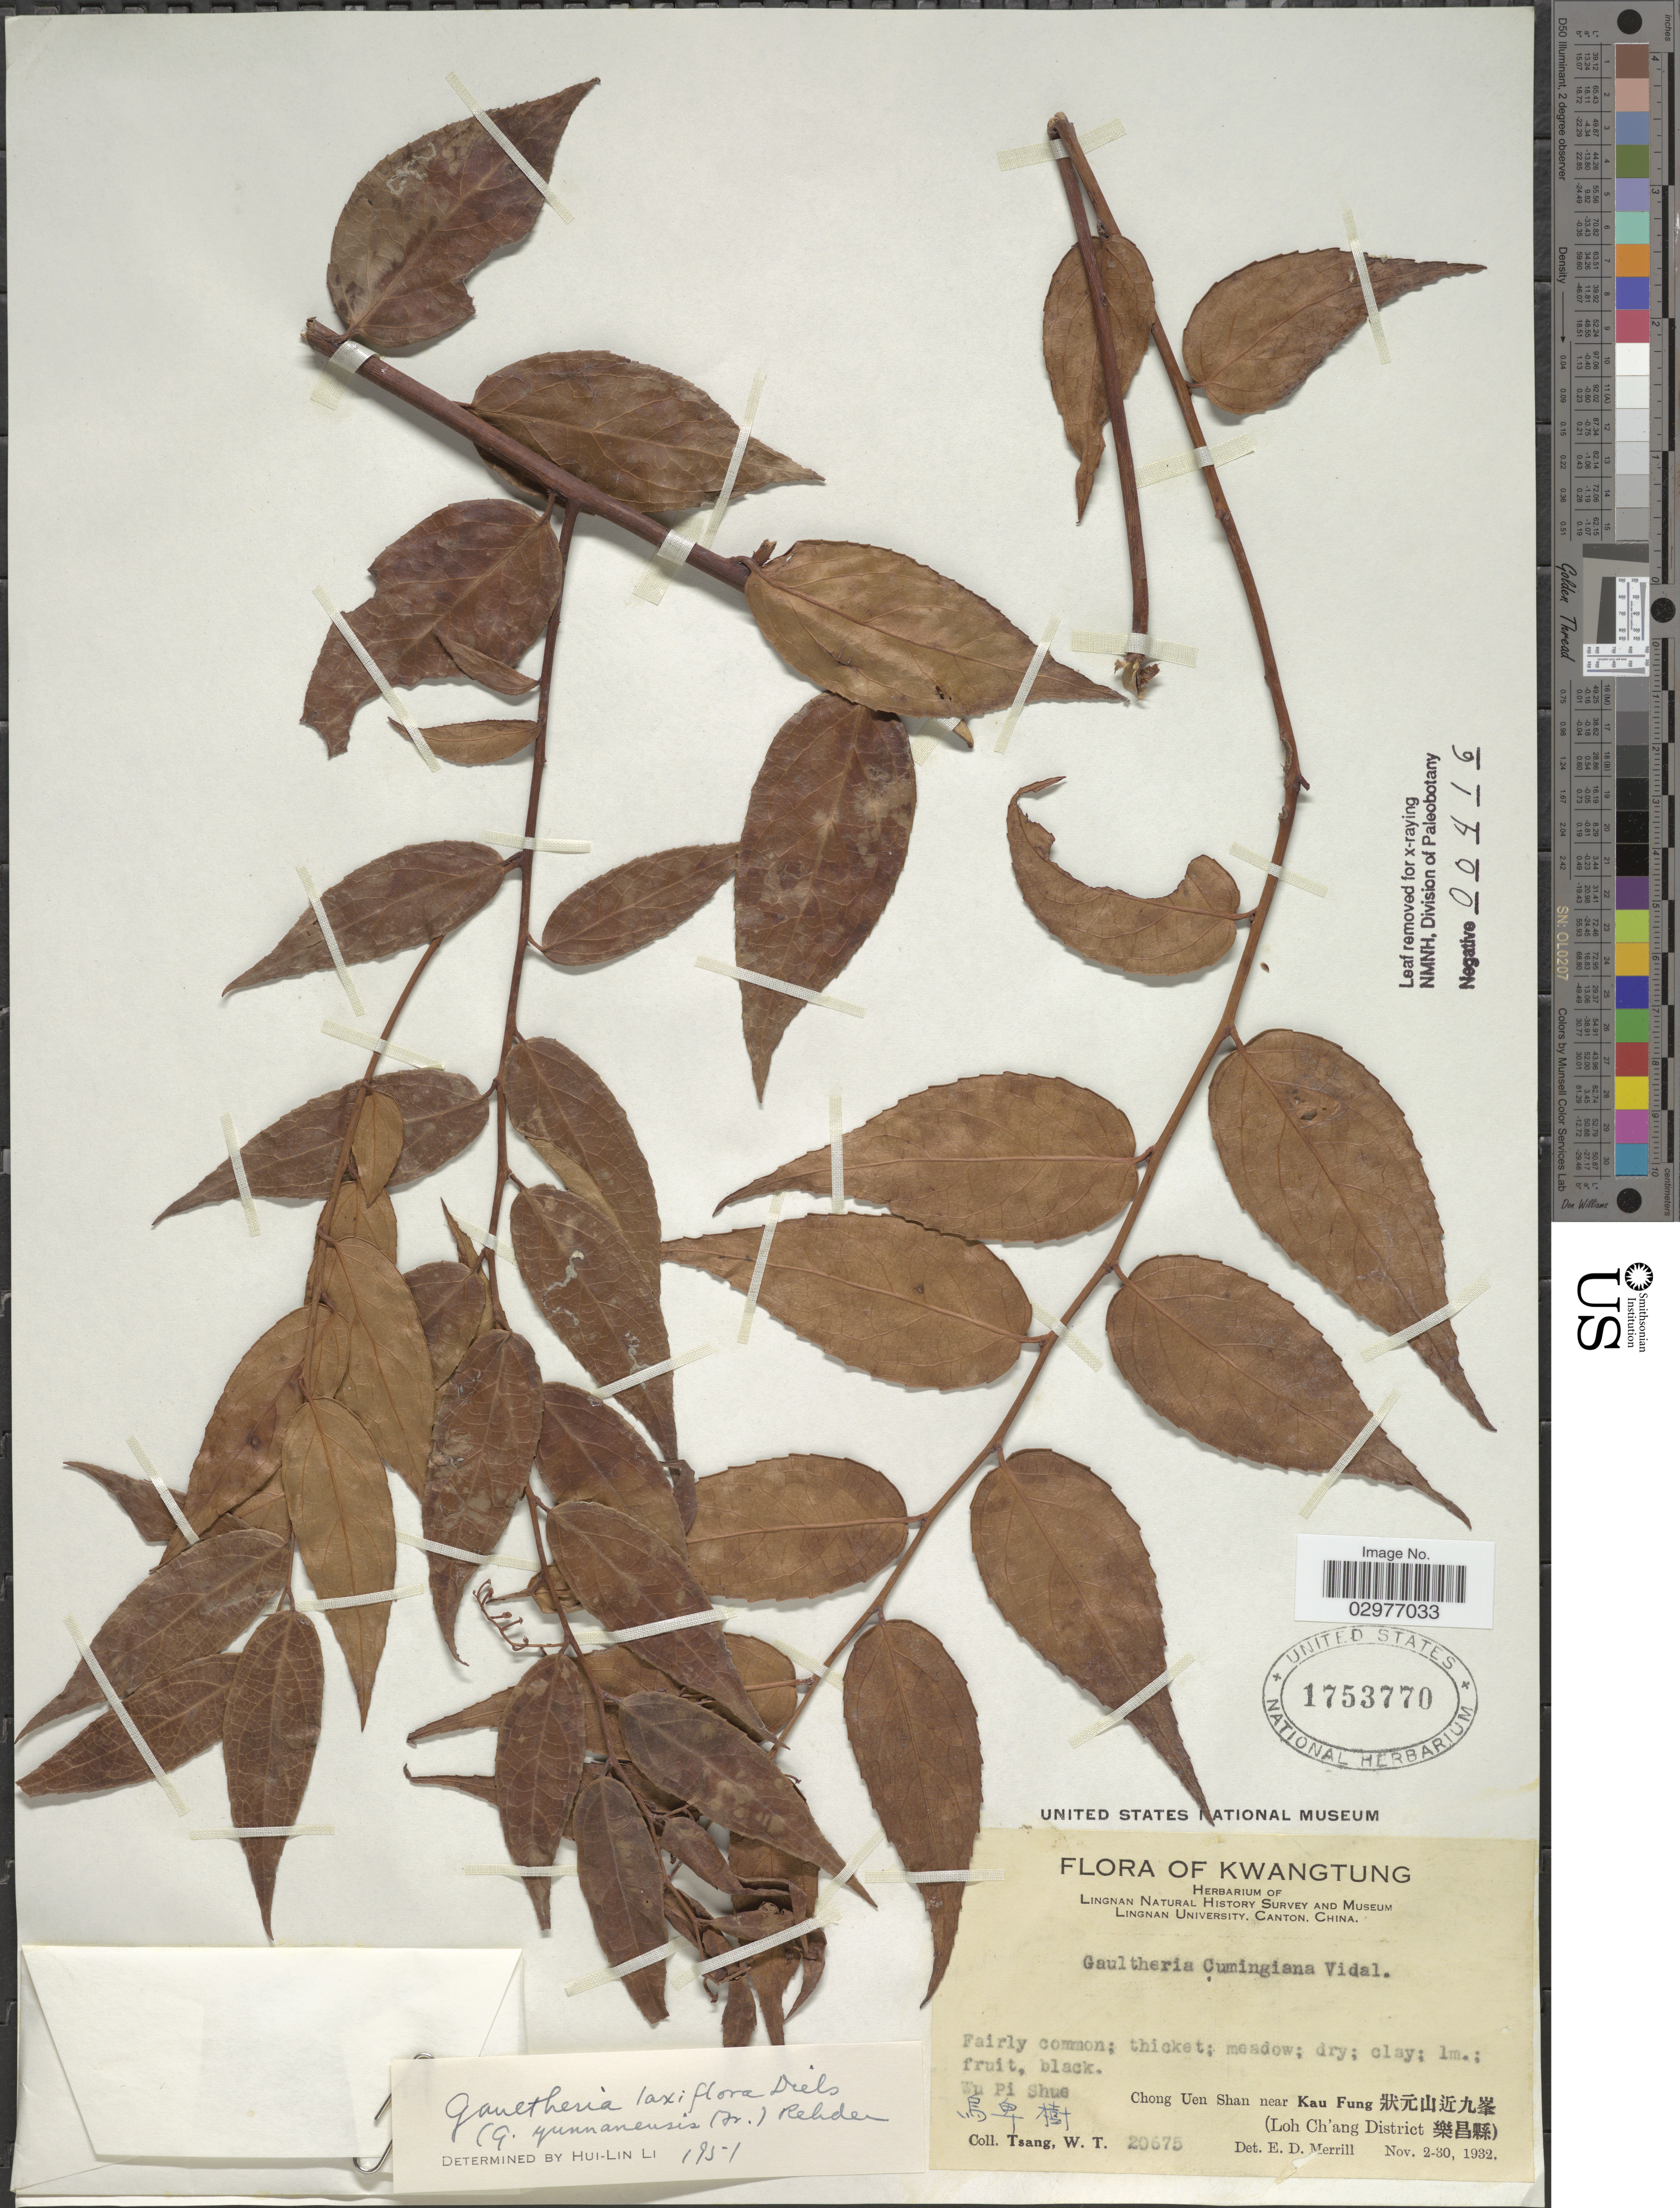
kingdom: Plantae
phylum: Tracheophyta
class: Magnoliopsida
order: Ericales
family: Ericaceae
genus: Gaultheria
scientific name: Gaultheria laxiflora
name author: Diels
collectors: W. T. Tsang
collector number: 20675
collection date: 1932-11-02/1932-11-30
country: China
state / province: Guangdong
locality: Kwangtung. Wu Pi Shue. Chong Uen Shan near Kau Fung. (Loh Ch'ang District).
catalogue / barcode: US 1753770